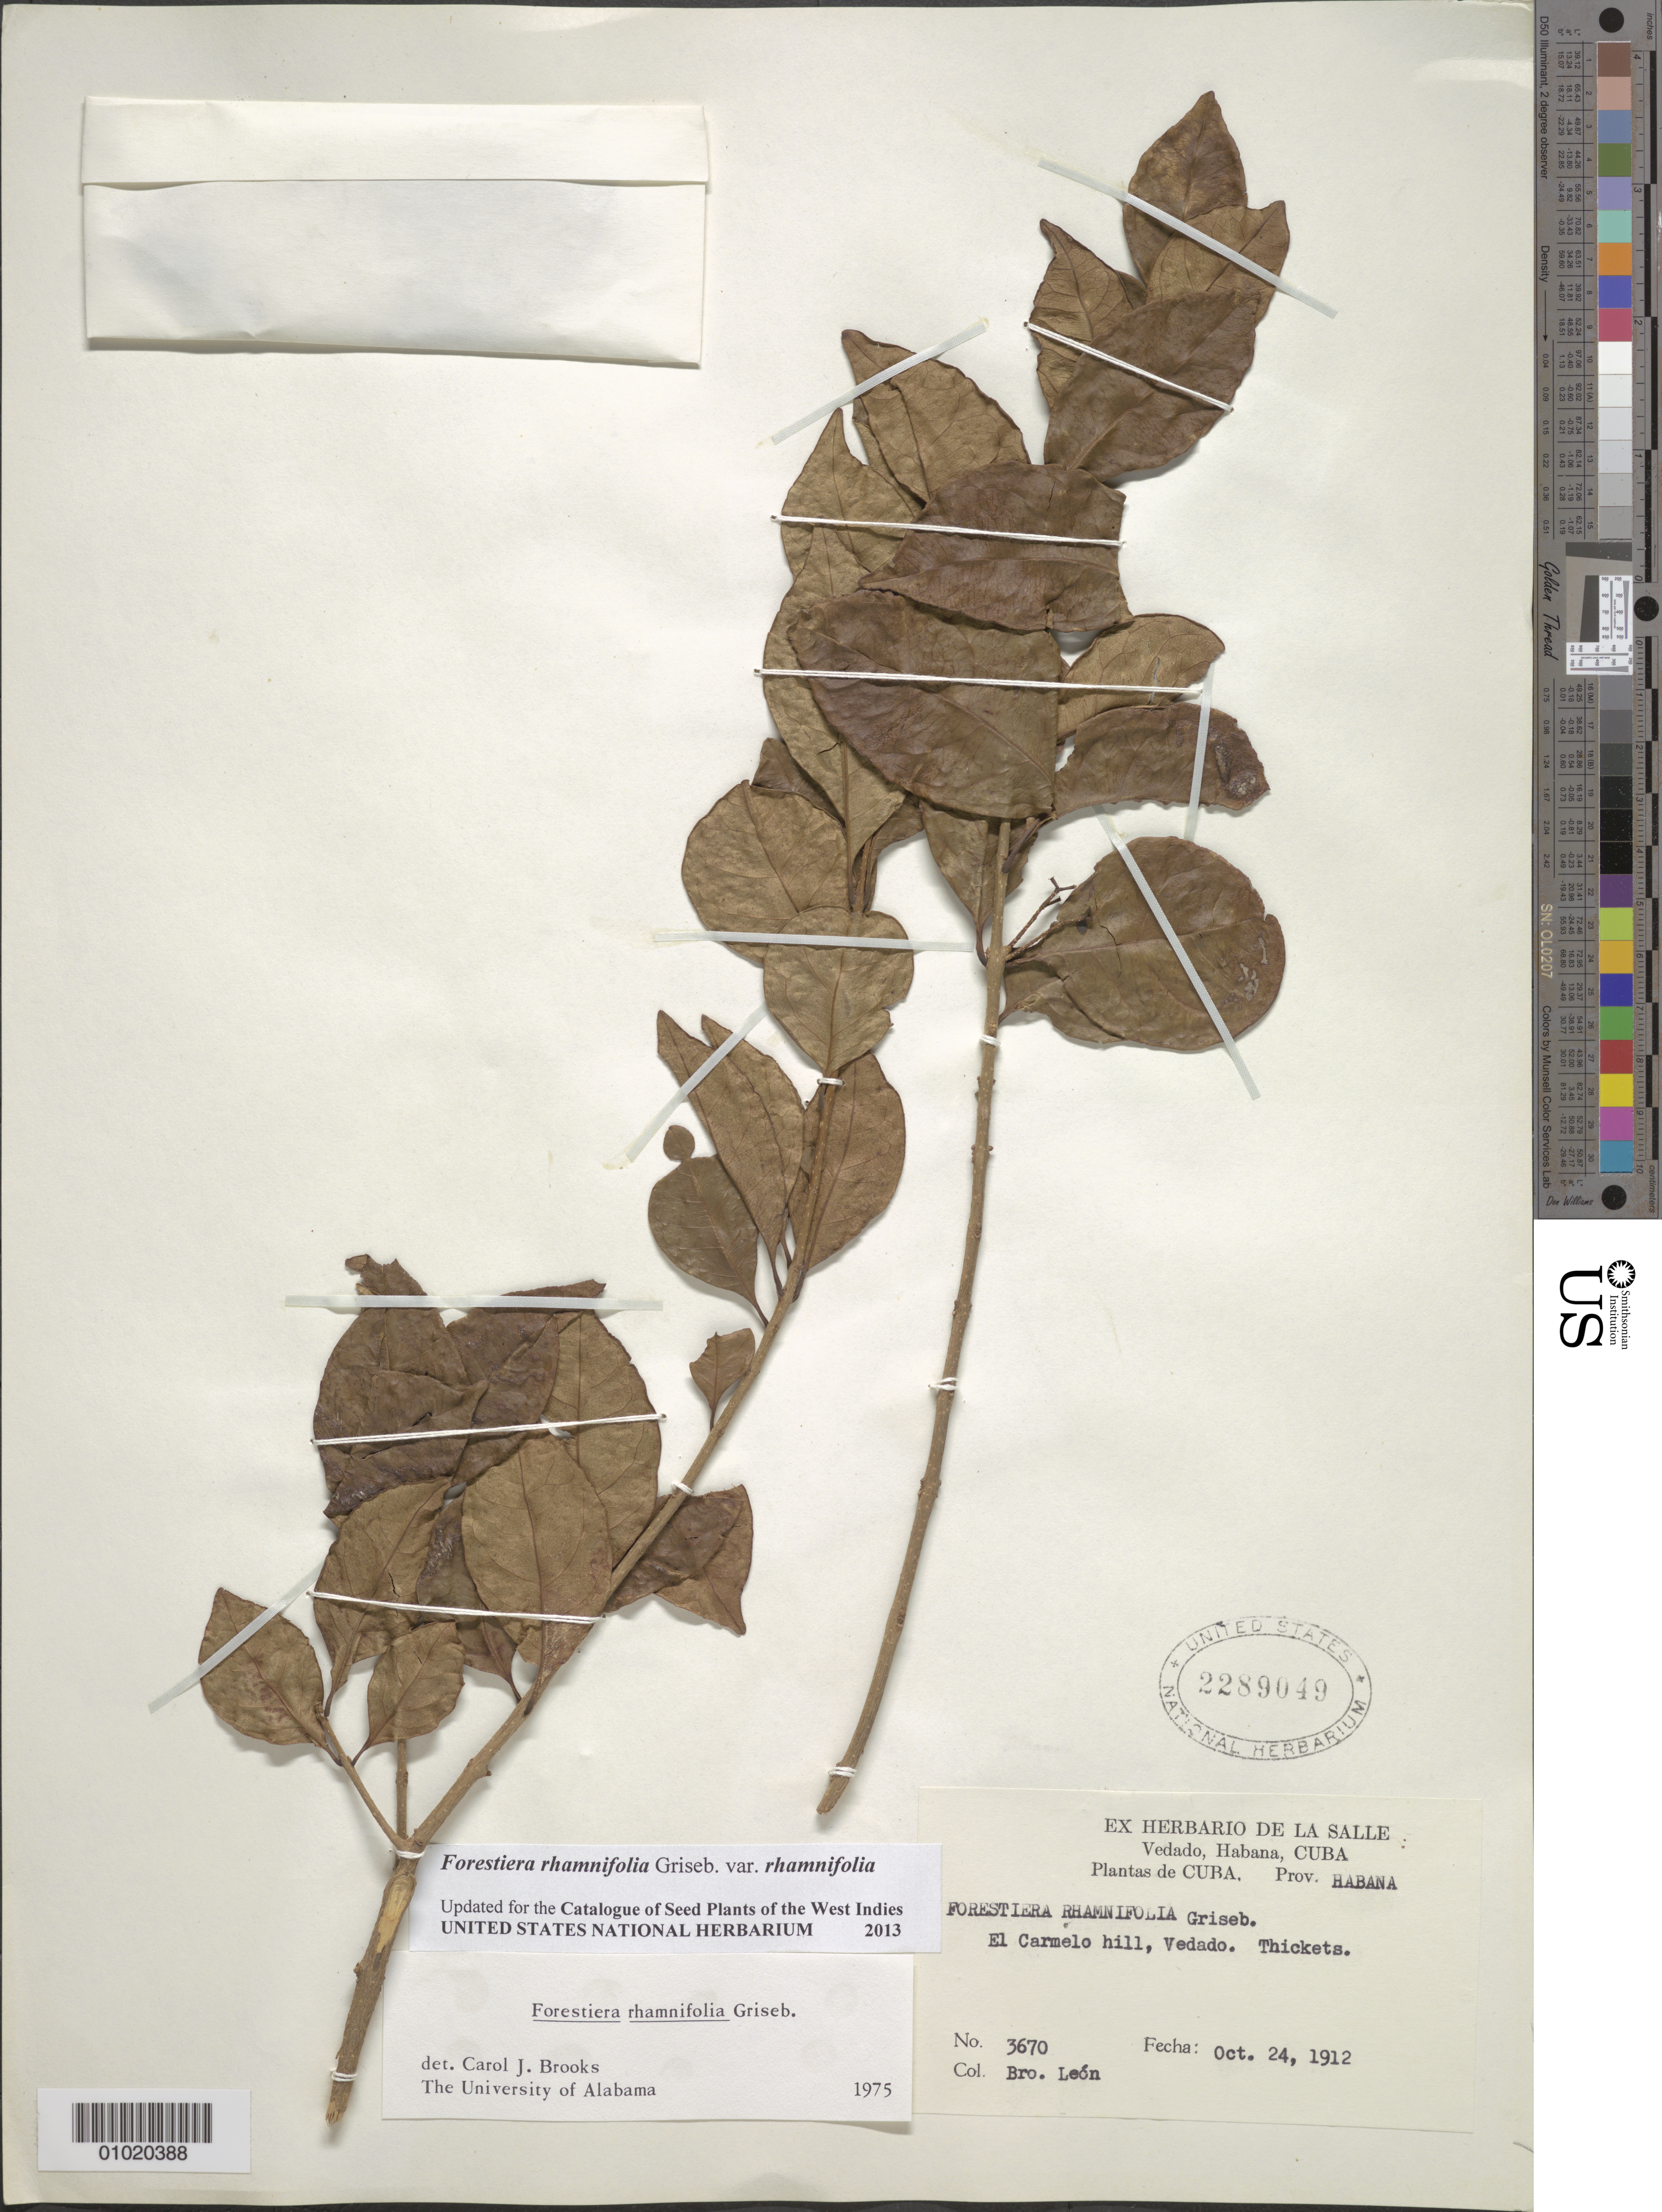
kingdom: Plantae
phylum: Tracheophyta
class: Magnoliopsida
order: Lamiales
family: Oleaceae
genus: Forestiera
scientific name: Forestiera rhamnifolia var. rhamnifolia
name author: Griseb.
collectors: Bro. León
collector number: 3670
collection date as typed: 24 Oct 1912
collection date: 1912-10-24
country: Cuba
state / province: La Habana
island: Cuba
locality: El Carmelo hill, Vedado Thickets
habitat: Thickets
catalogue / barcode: US 2289049